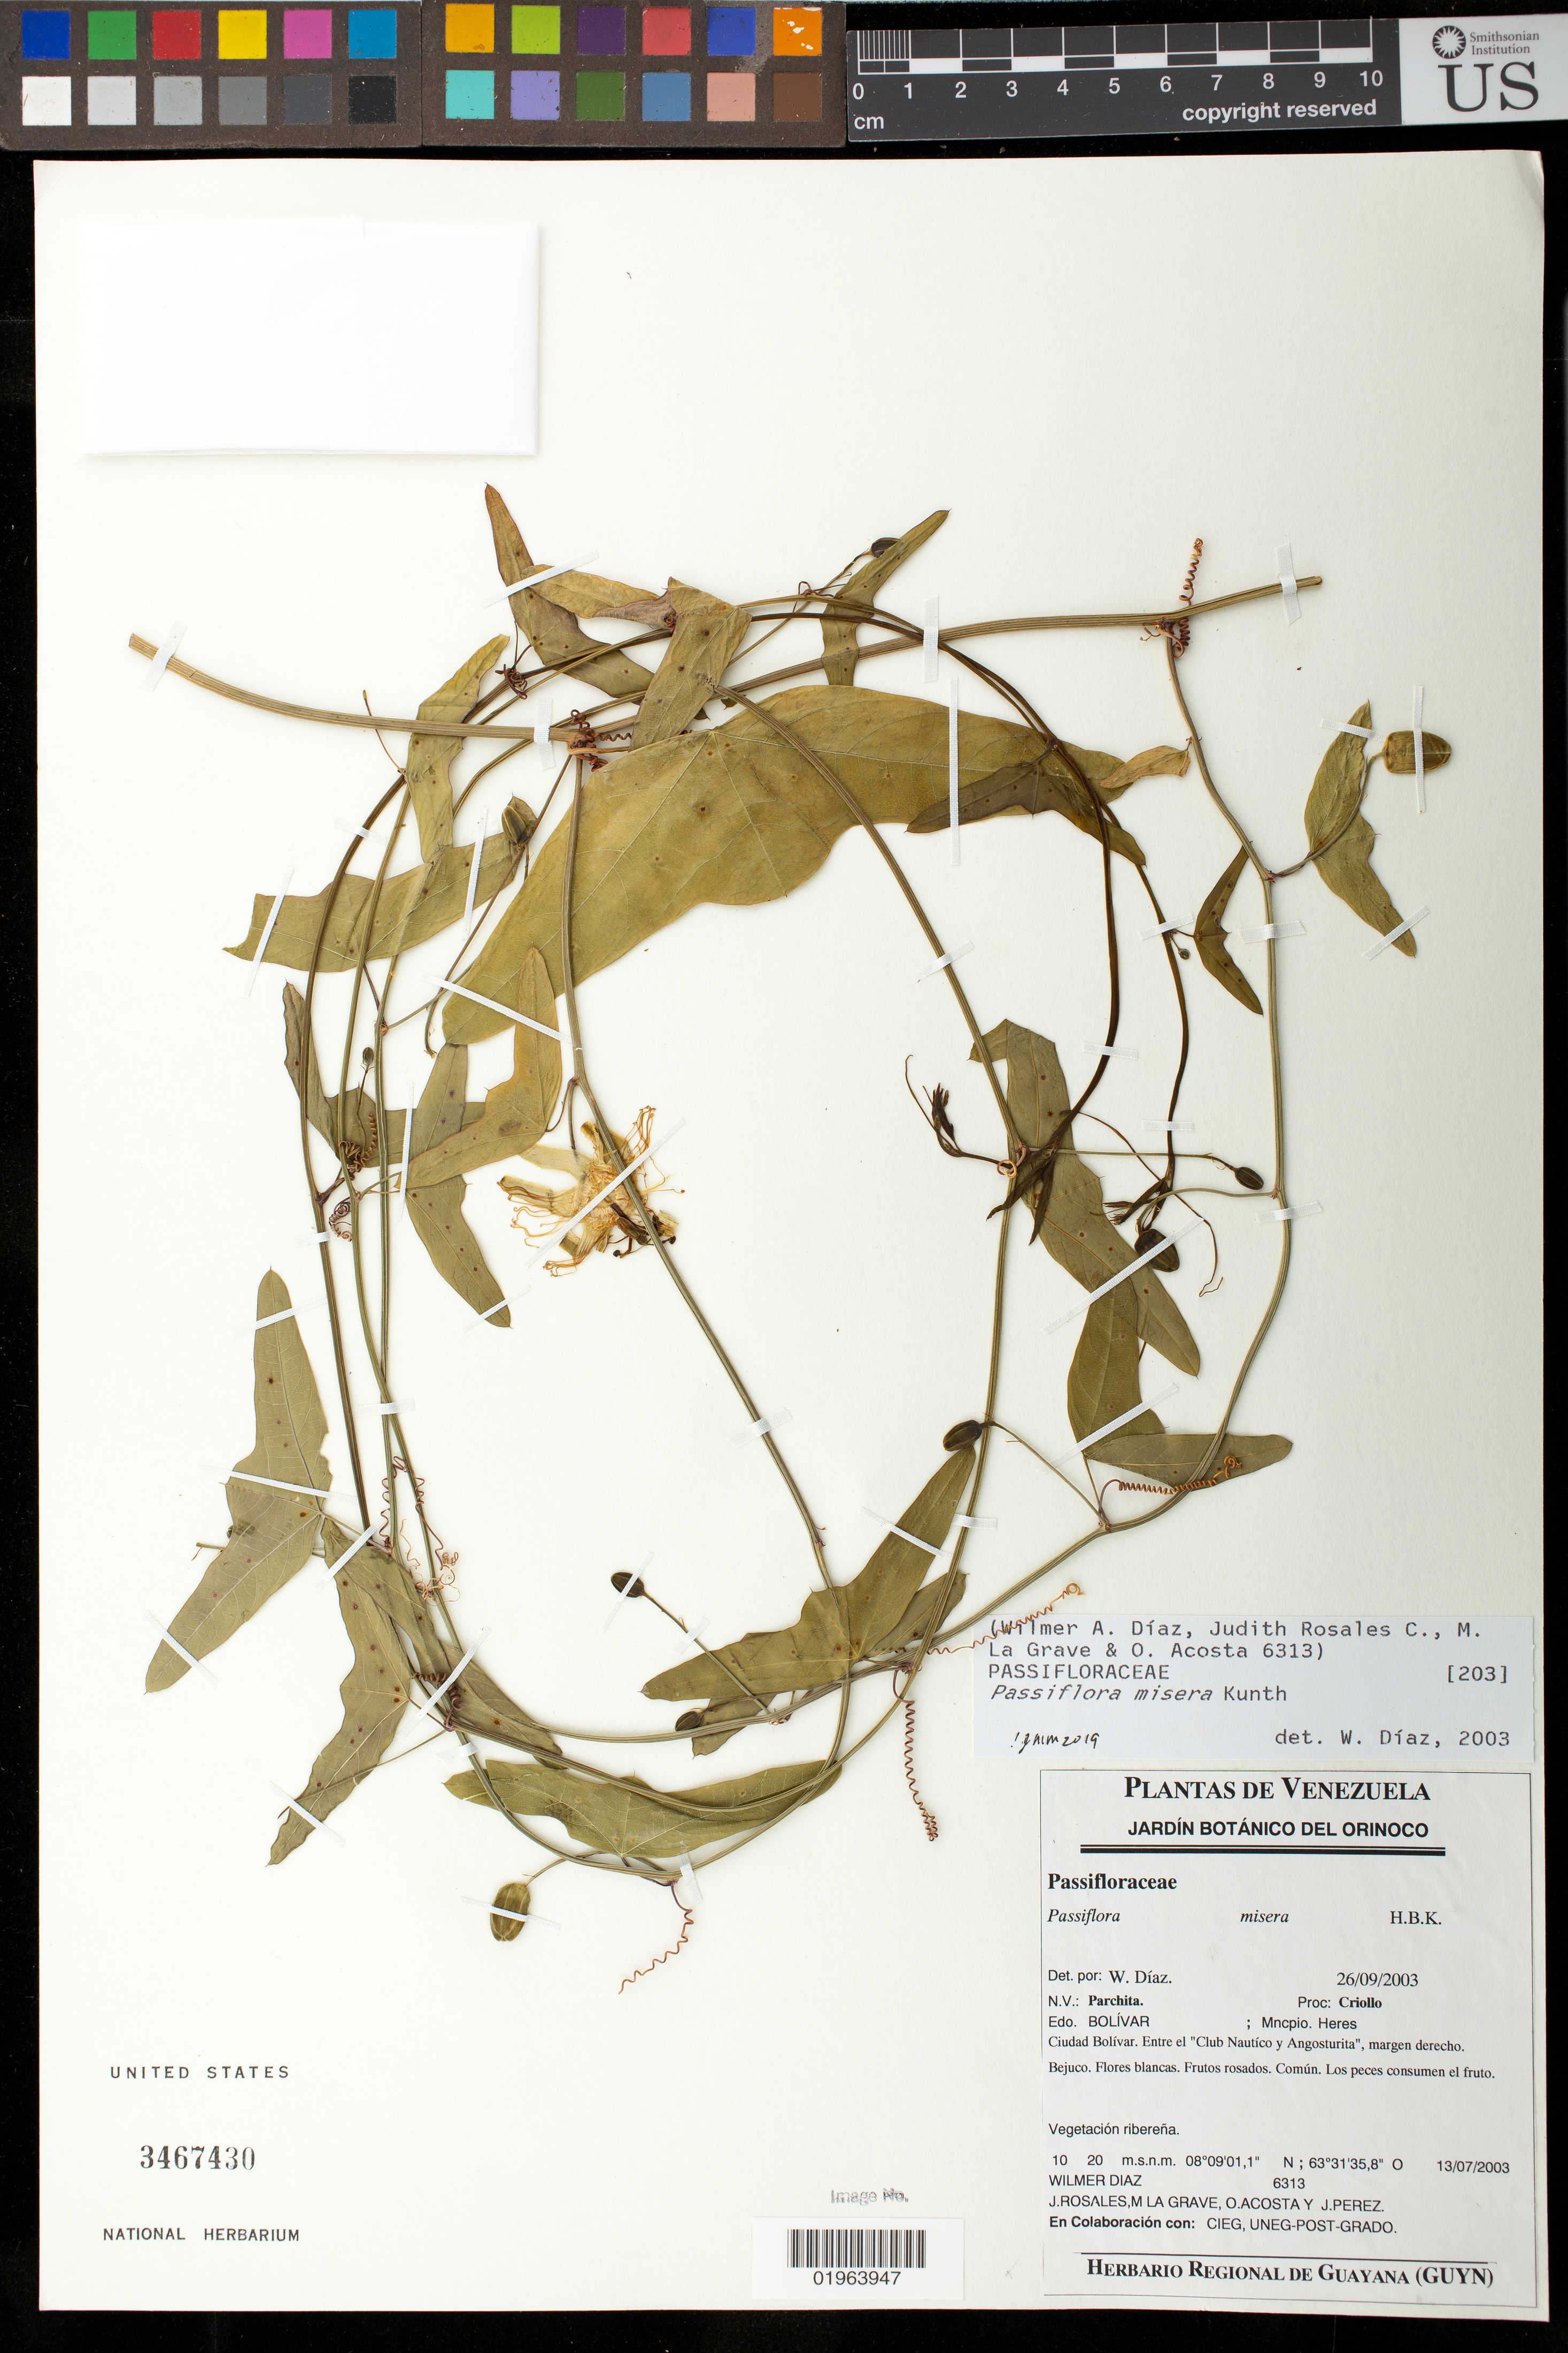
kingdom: Plantae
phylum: Tracheophyta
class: Magnoliopsida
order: Malpighiales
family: Passifloraceae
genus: Passiflora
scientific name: Passiflora misera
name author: Kunth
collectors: W. Díaz P., J. Rosales, M. La Grave, O. Acosta & J. Perez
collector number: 6313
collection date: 2003-07-13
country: Venezuela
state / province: Bolívar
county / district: Heres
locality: Cuidad Bolivar, Entre el "Club Nautico y Angosturita"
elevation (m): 10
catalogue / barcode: US 3467430